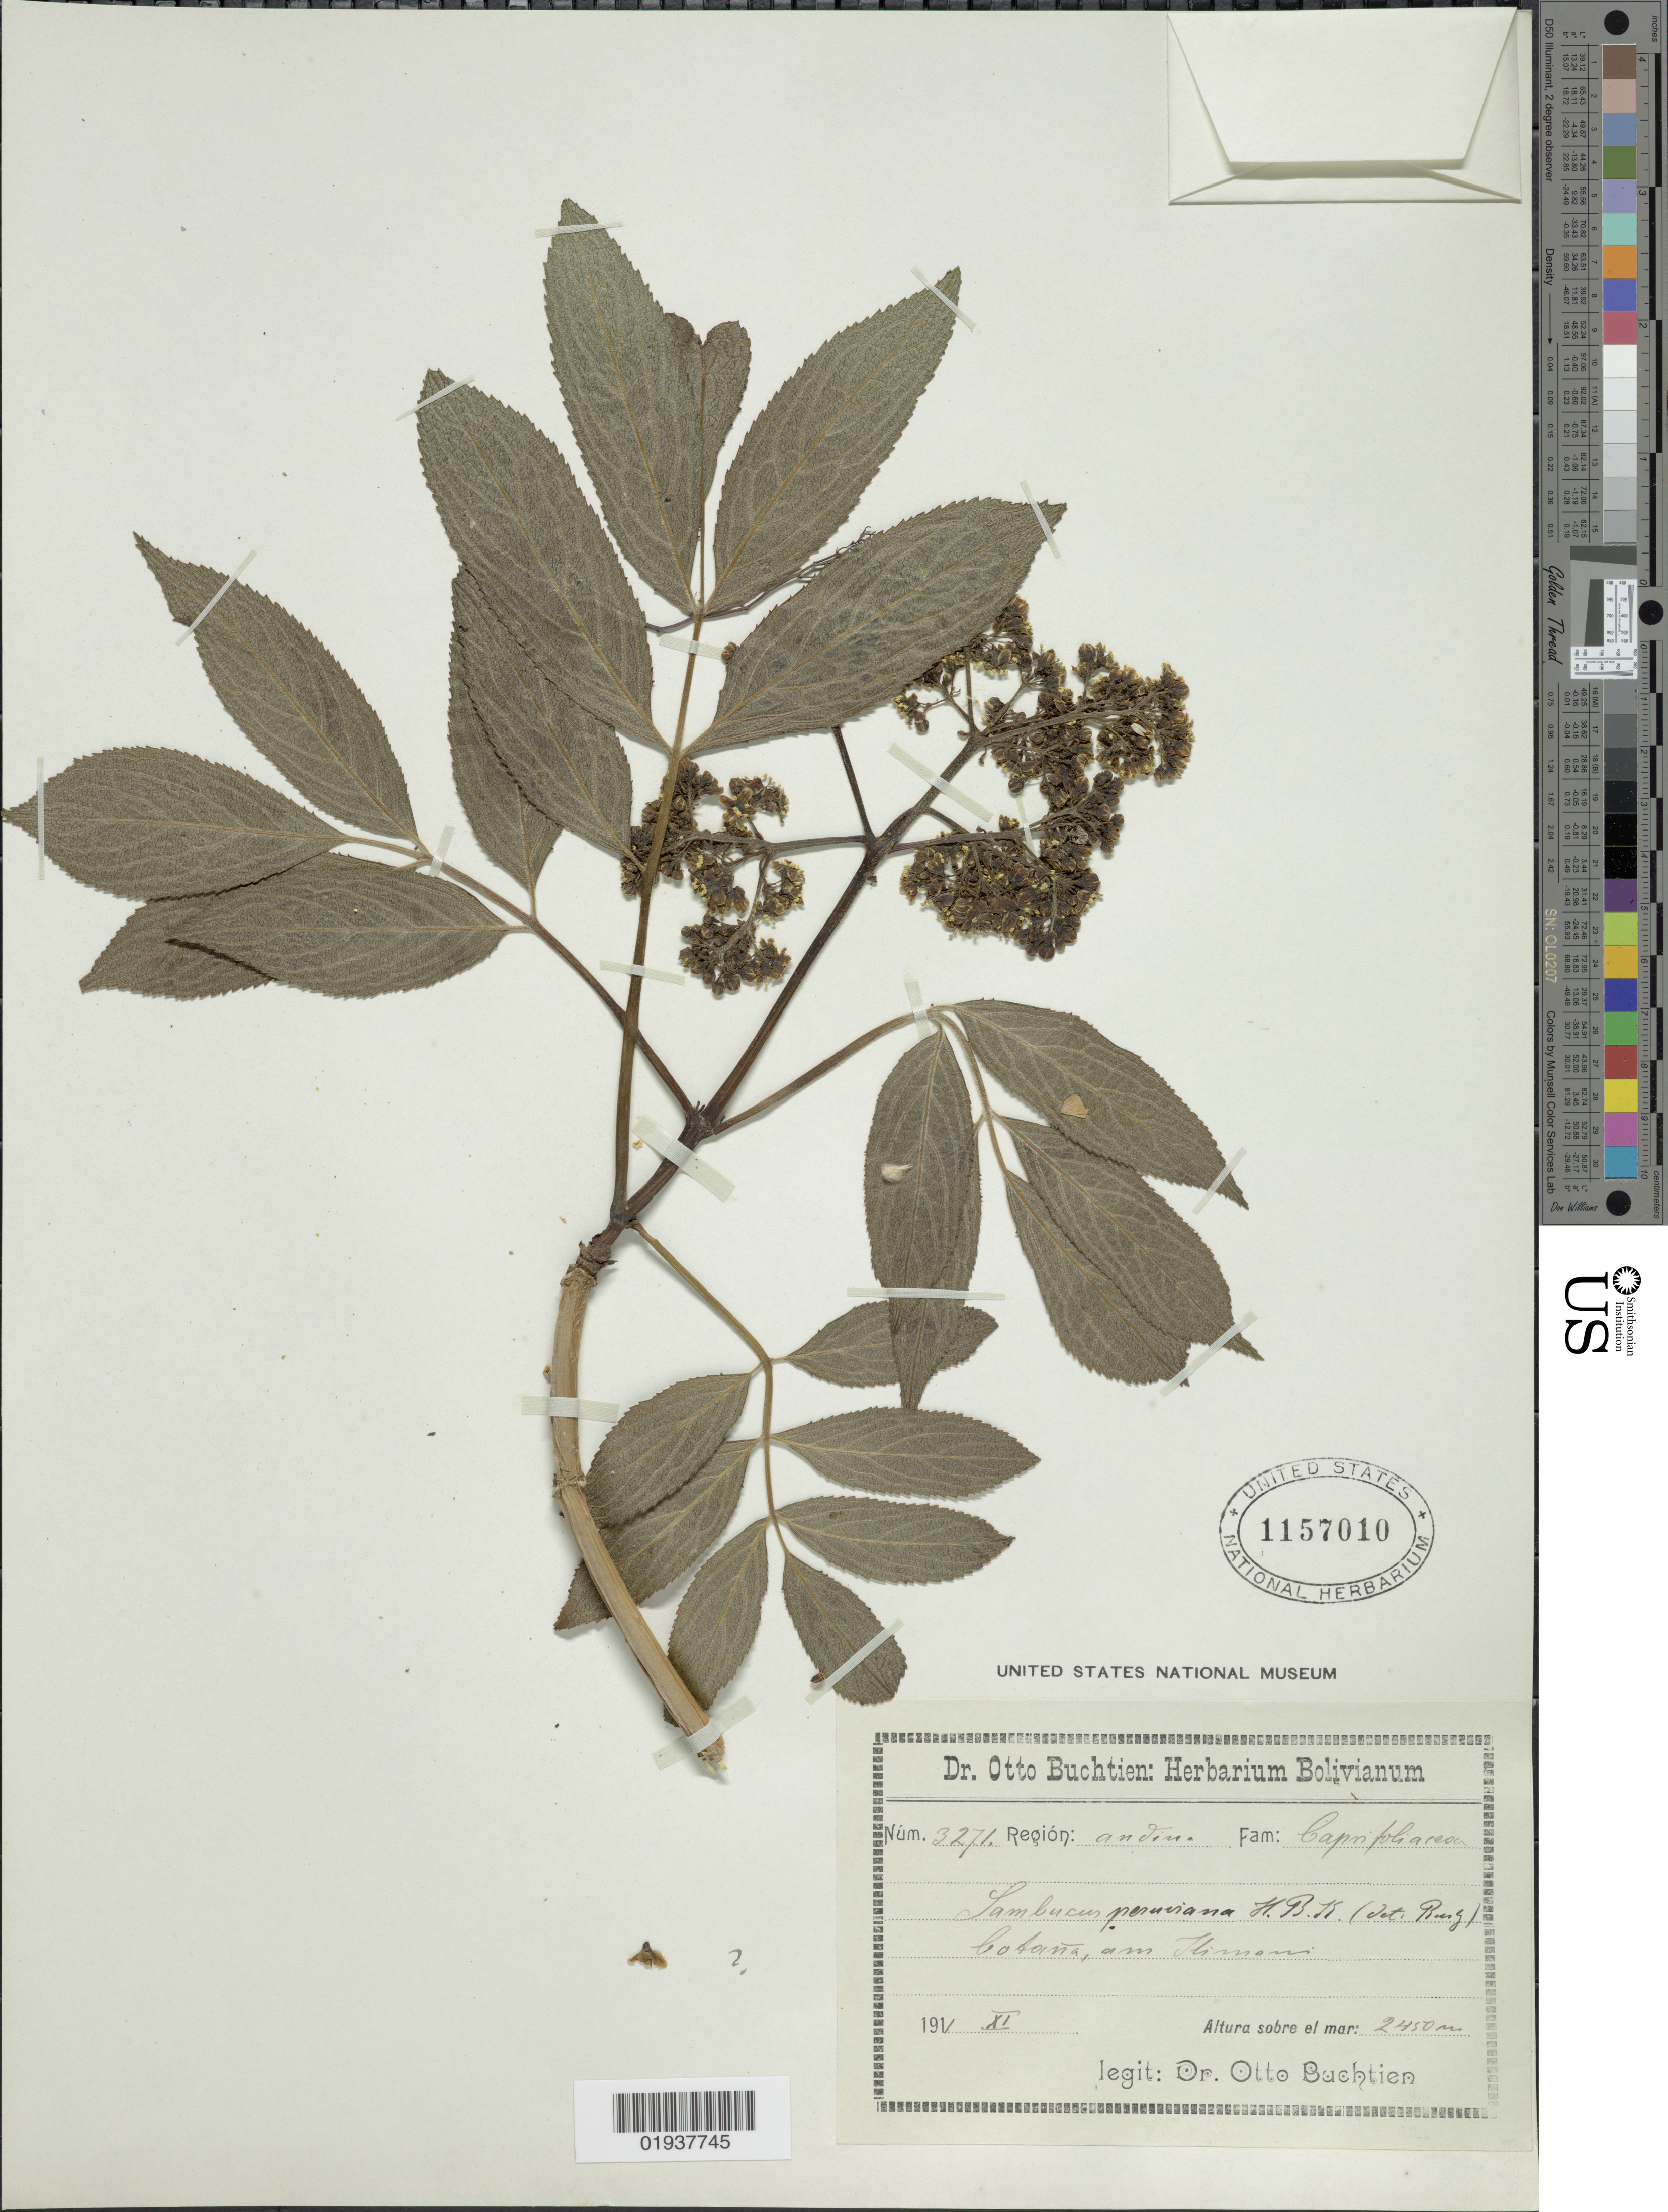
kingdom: Plantae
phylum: Tracheophyta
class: Magnoliopsida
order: Dipsacales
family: Viburnaceae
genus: Sambucus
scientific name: Sambucus peruviana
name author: Kunth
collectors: O. Buchtien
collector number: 3271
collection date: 1911-11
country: Bolivia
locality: Región: Andina. Cotaña, am Illimani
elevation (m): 2450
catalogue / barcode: US 1157010